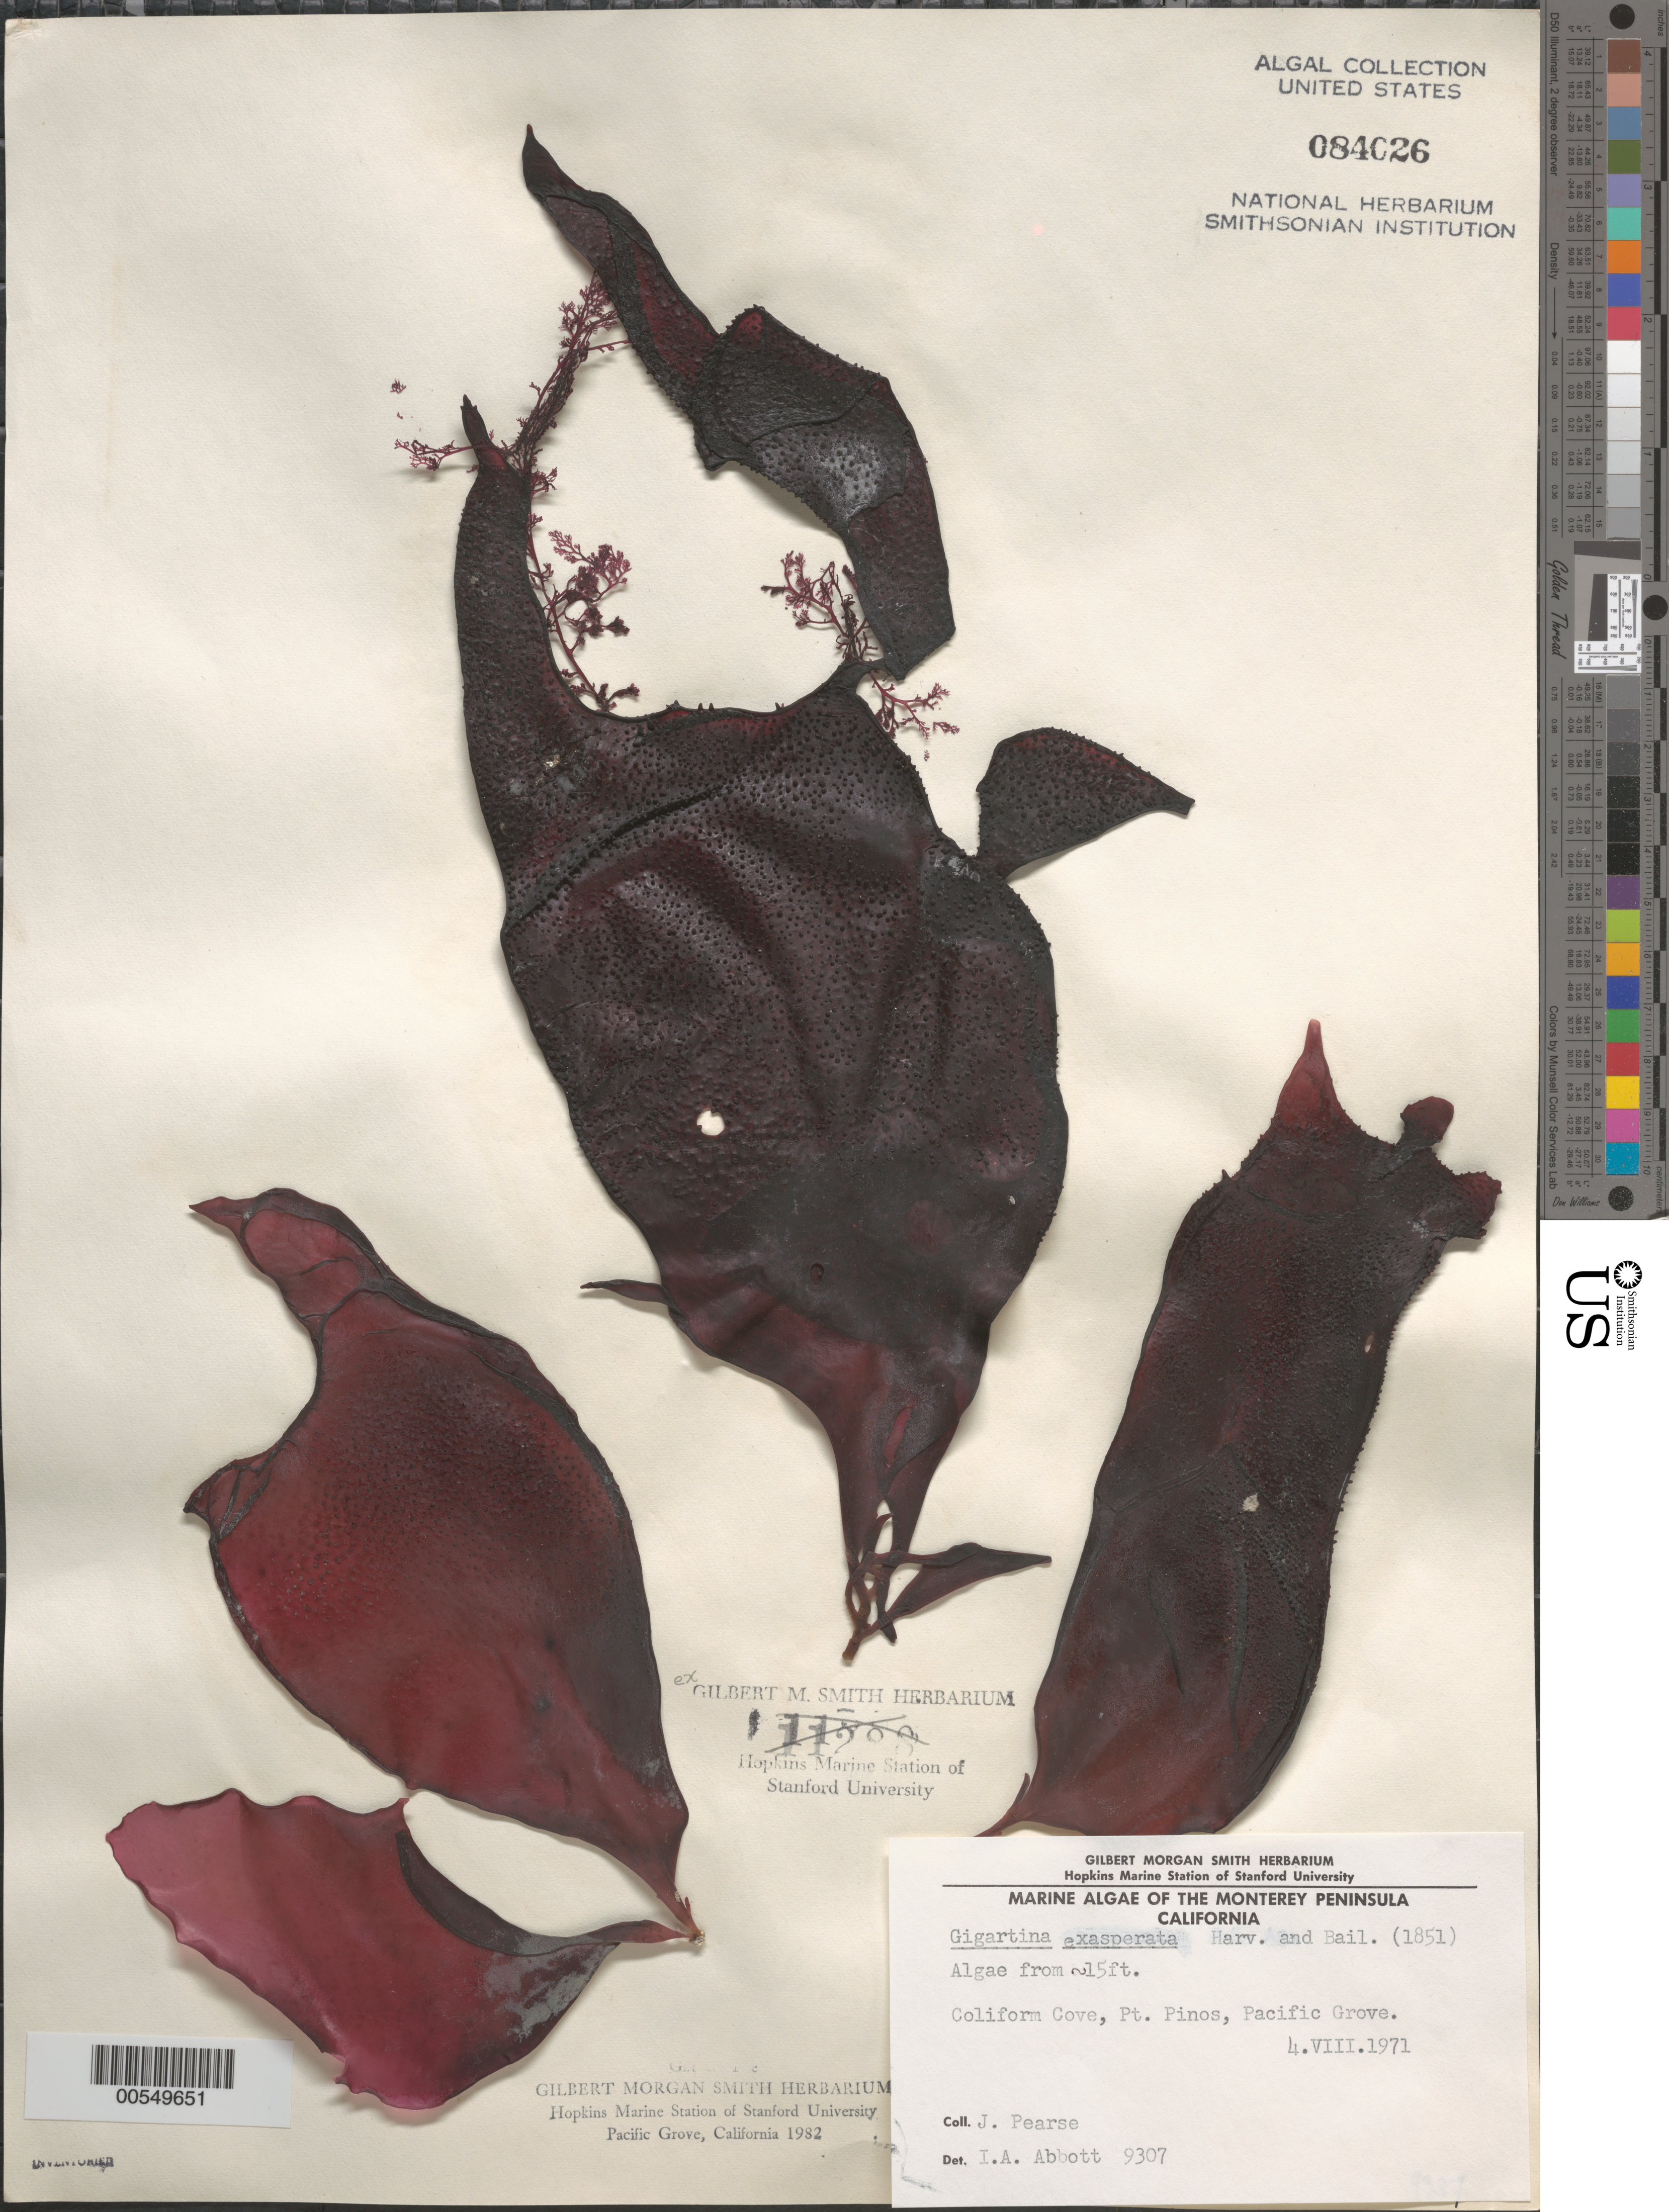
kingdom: Plantae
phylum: Rhodophyta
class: Florideophyceae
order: Gigartinales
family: Gigartinaceae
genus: Chondracanthus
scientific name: Chondracanthus exasperatus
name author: (Harv. & J. Bailey) J.R. Hughey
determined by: Algae name updating Project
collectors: J. Pearse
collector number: IAA 9307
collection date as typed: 04 Aug 1971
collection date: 1971-08-04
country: United States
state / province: California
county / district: Monterey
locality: Coliform Cove, Point Pinos, Pacific Grove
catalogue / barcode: US 84026